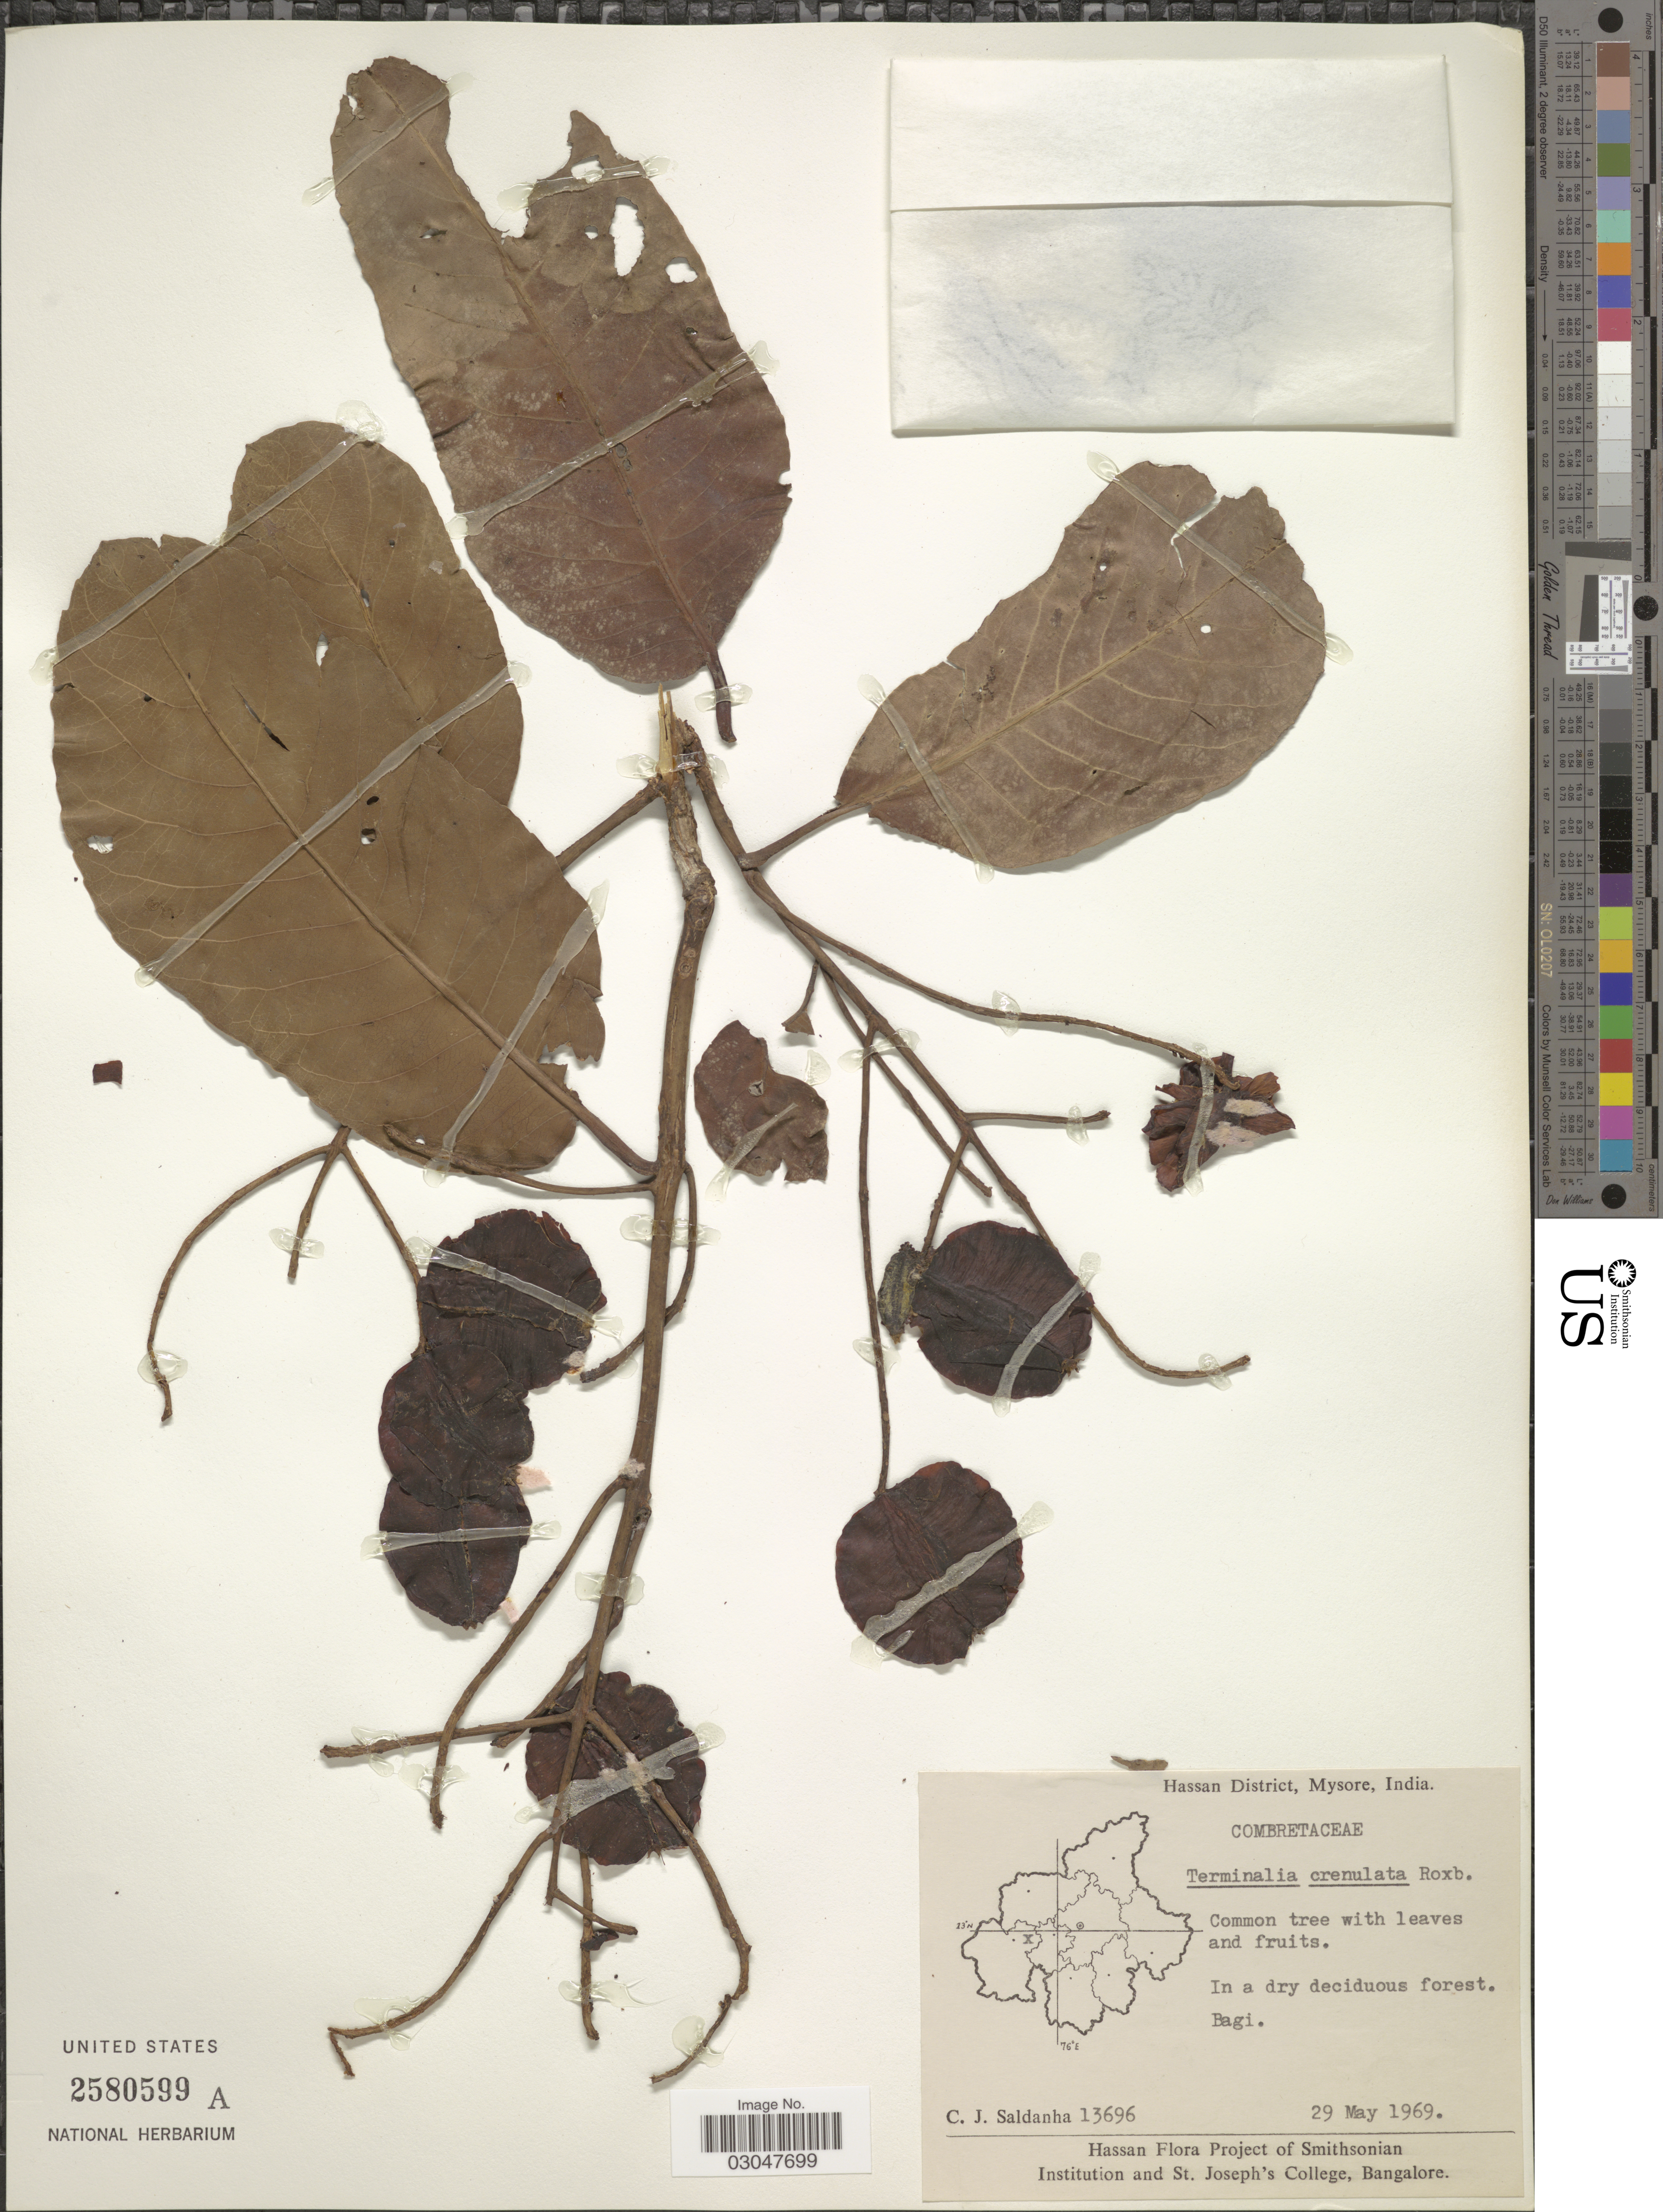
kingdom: Plantae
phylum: Tracheophyta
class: Magnoliopsida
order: Myrtales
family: Combretaceae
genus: Terminalia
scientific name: Terminalia crenulata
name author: A. Roth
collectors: C. J. Saldanha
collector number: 13696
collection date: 1969-05-29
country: India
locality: Hassan District, Mysore. Bagi.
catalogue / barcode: US 2580599A